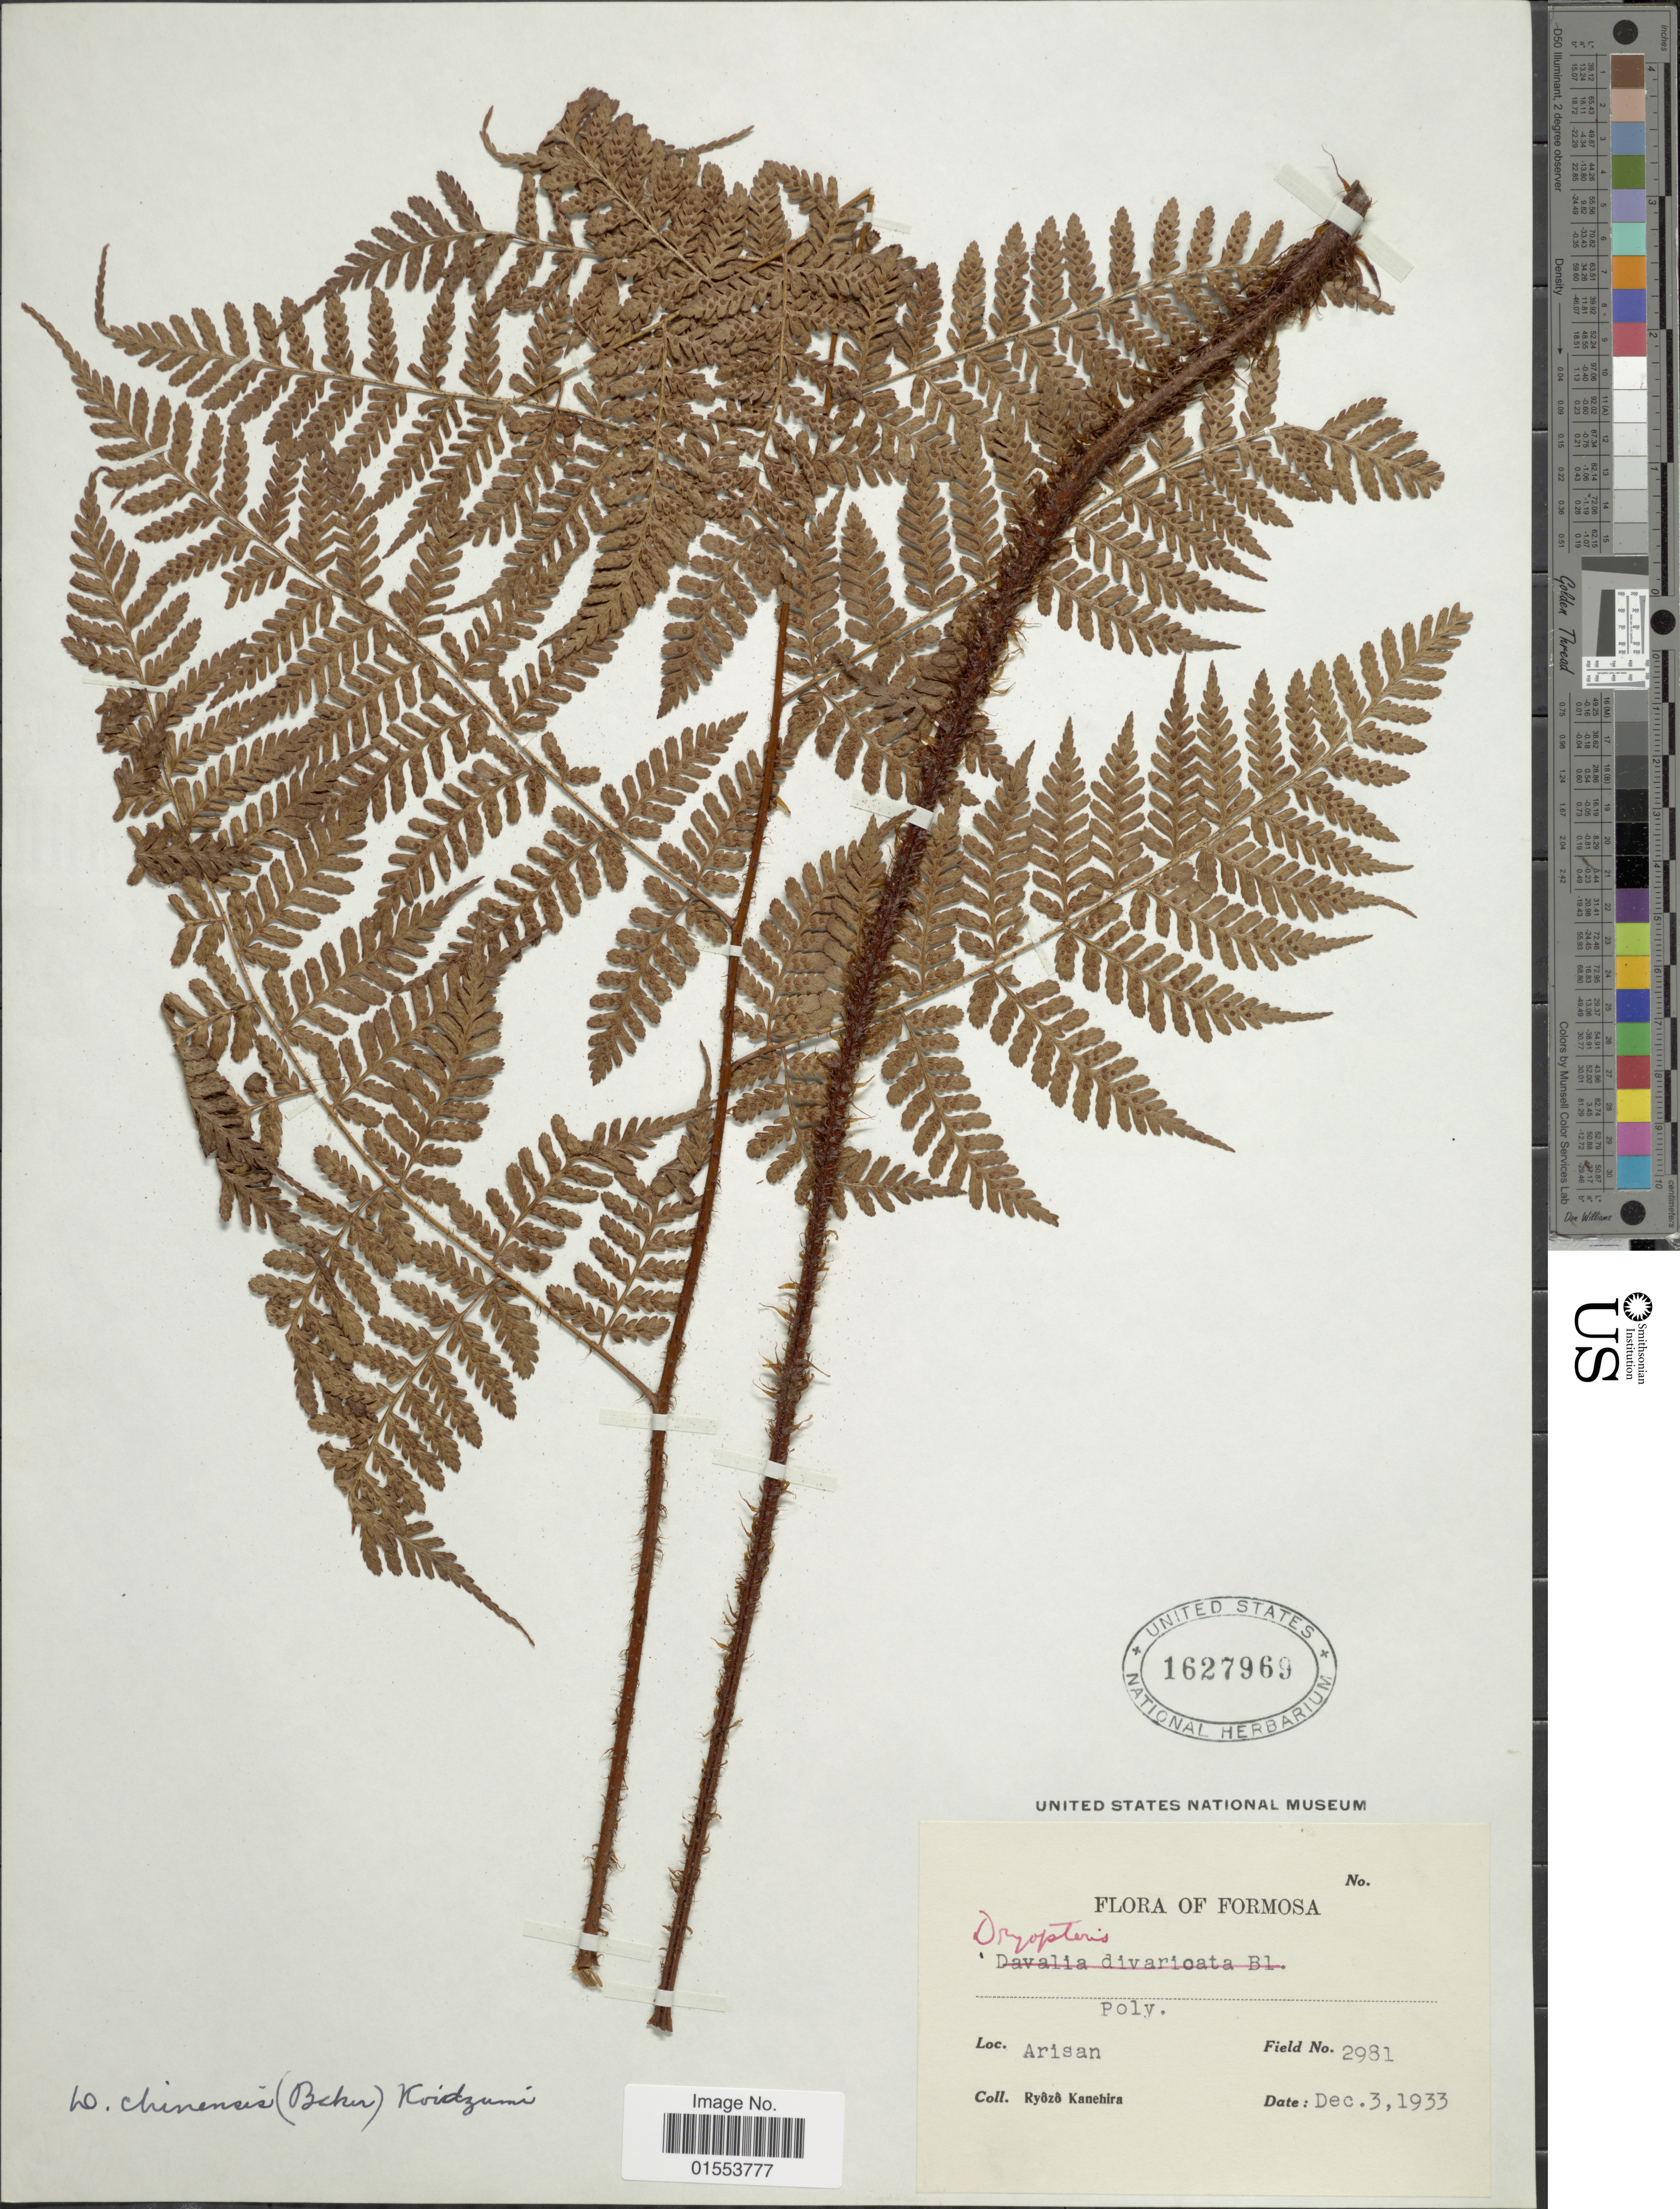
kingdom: Plantae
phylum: Tracheophyta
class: Polypodiopsida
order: Polypodiales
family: Dryopteridaceae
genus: Dryopteris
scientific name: Dryopteris chinensis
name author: (Baker) Koidz.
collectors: R. Kanehira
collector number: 2981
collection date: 1933-12-03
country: Taiwan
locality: Formosa. Arisan.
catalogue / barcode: US 1627969